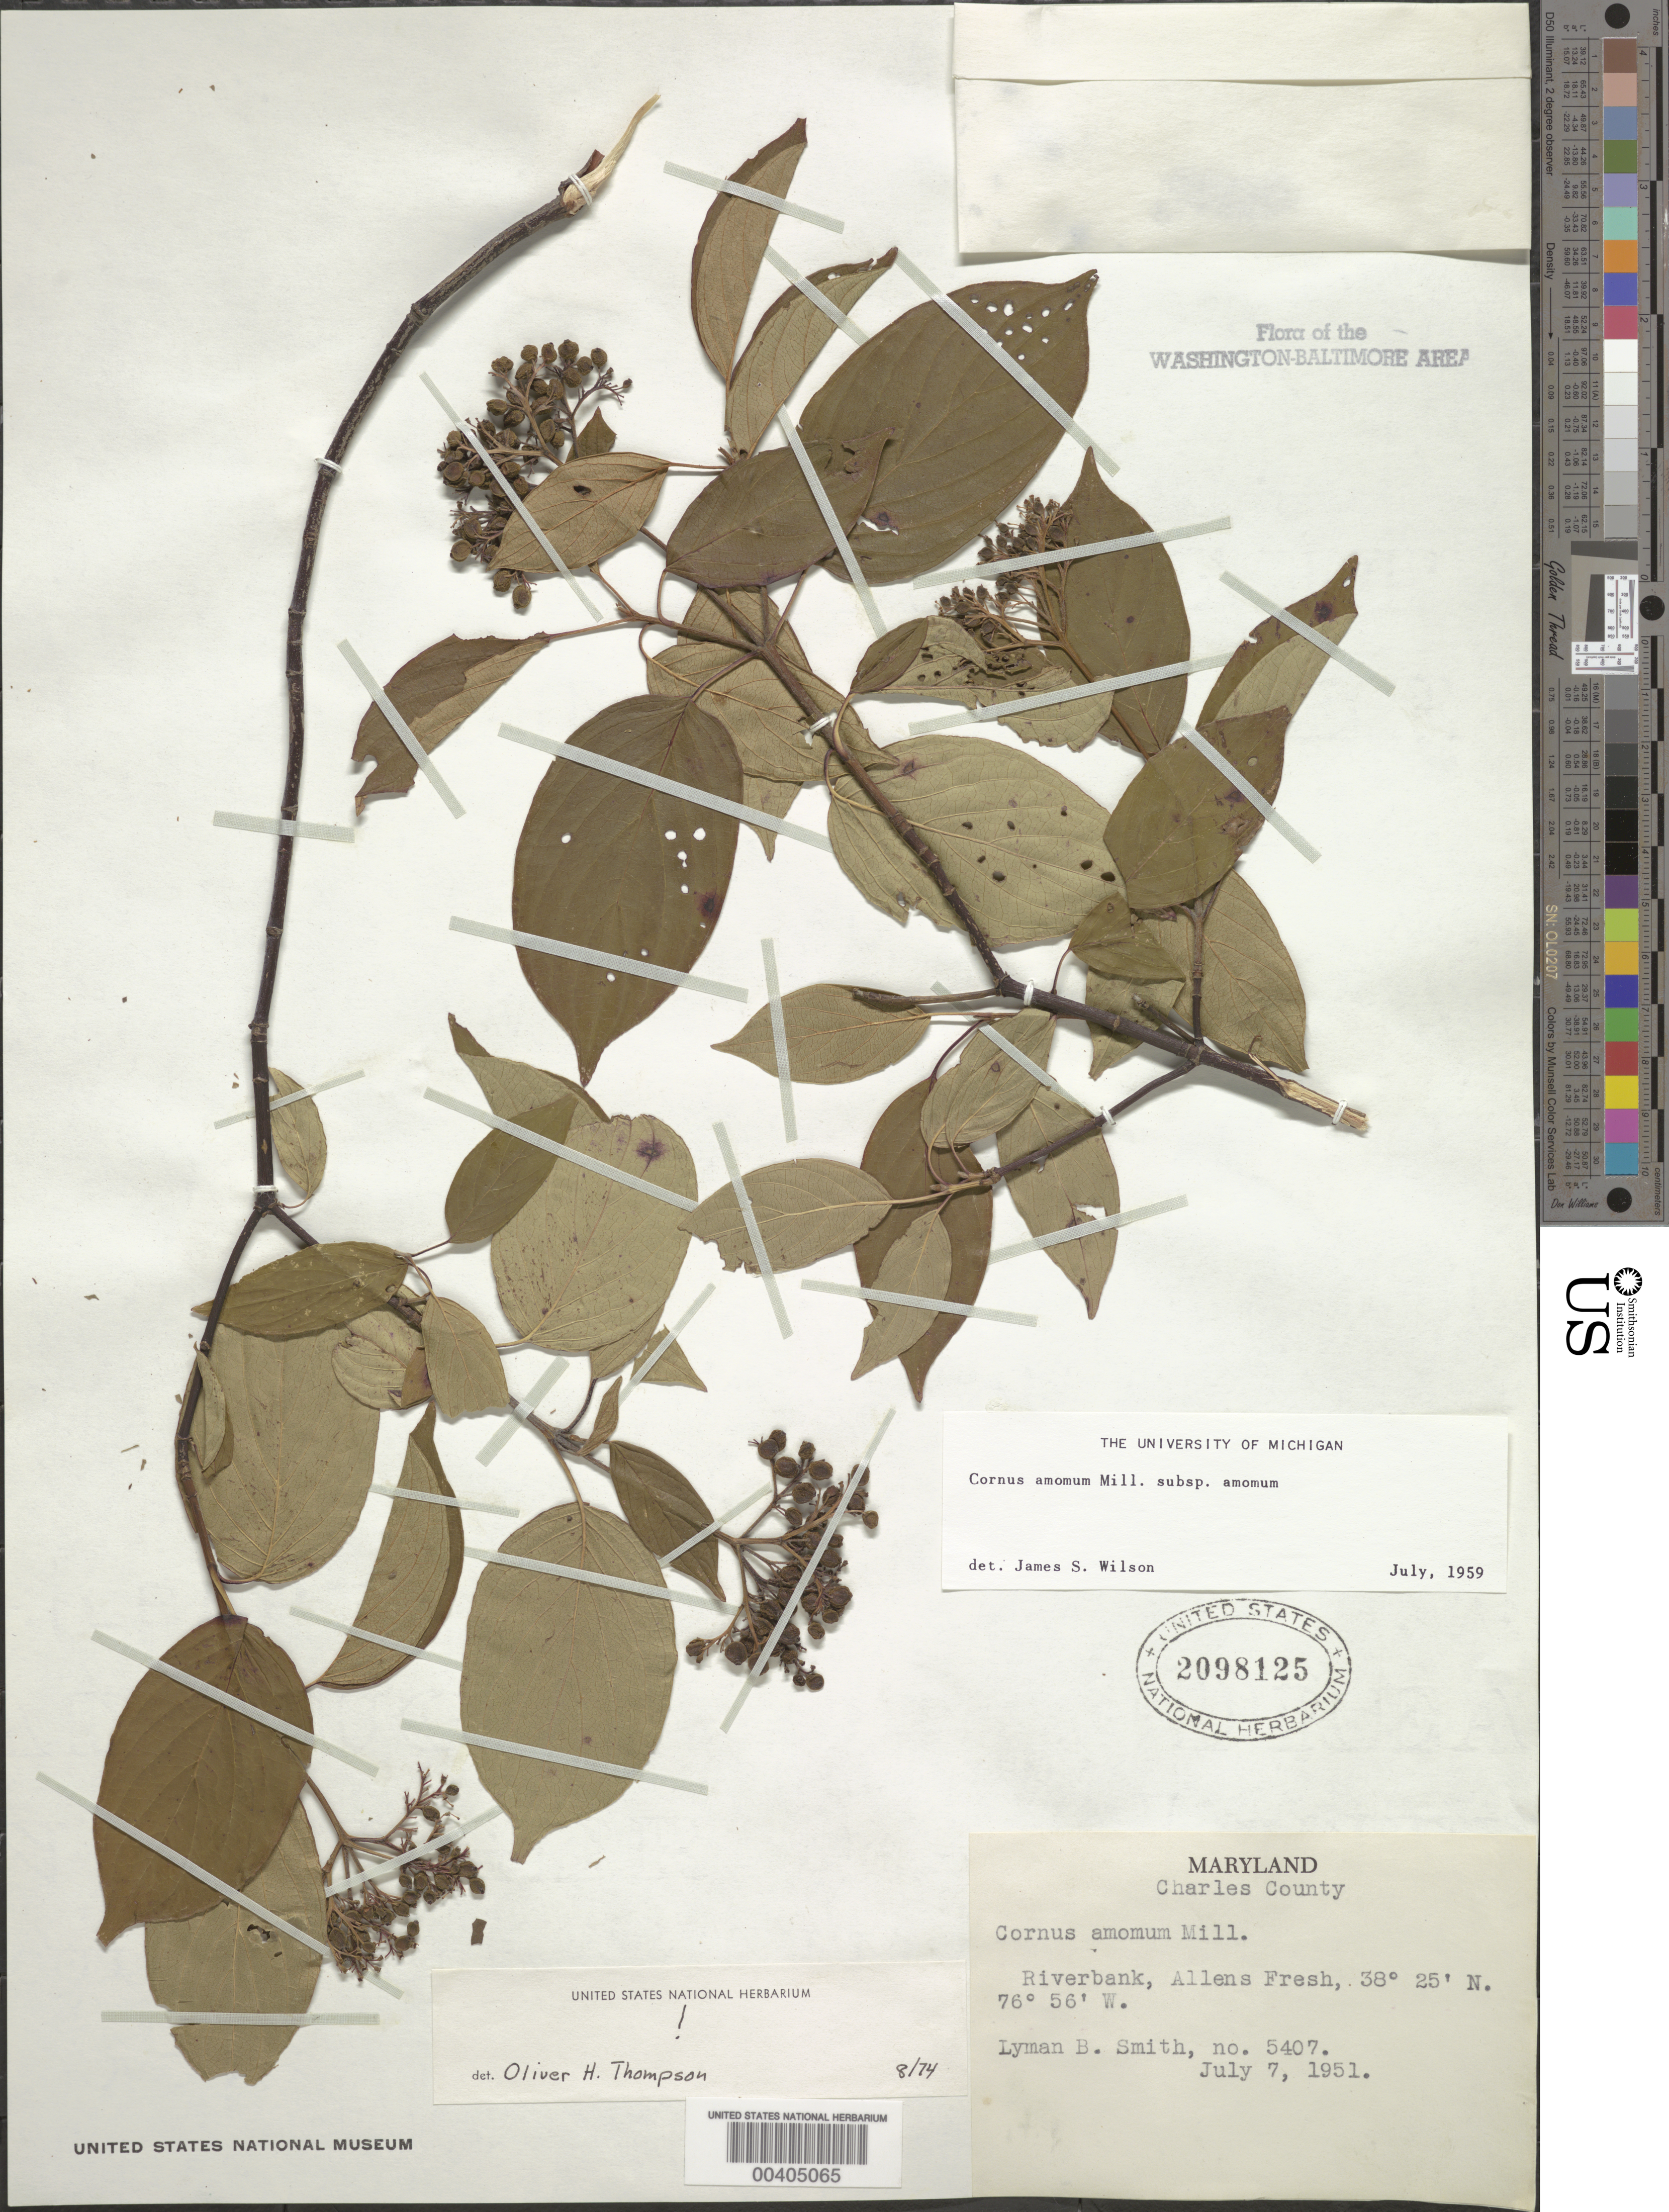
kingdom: Plantae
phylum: Tracheophyta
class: Magnoliopsida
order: Cornales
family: Cornaceae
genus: Cornus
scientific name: Cornus amomum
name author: Mill.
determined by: Wilson, J. S., (MICH), University of Michigan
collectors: L. Smith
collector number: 5407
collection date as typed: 07 Jul 1951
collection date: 1951-07-07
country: United States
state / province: Maryland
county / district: Charles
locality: Allens Fresh, 38 Degrees 25 Minutes N, 76 Degrees 56 Minutes W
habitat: Riverbank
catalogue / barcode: US 2098125